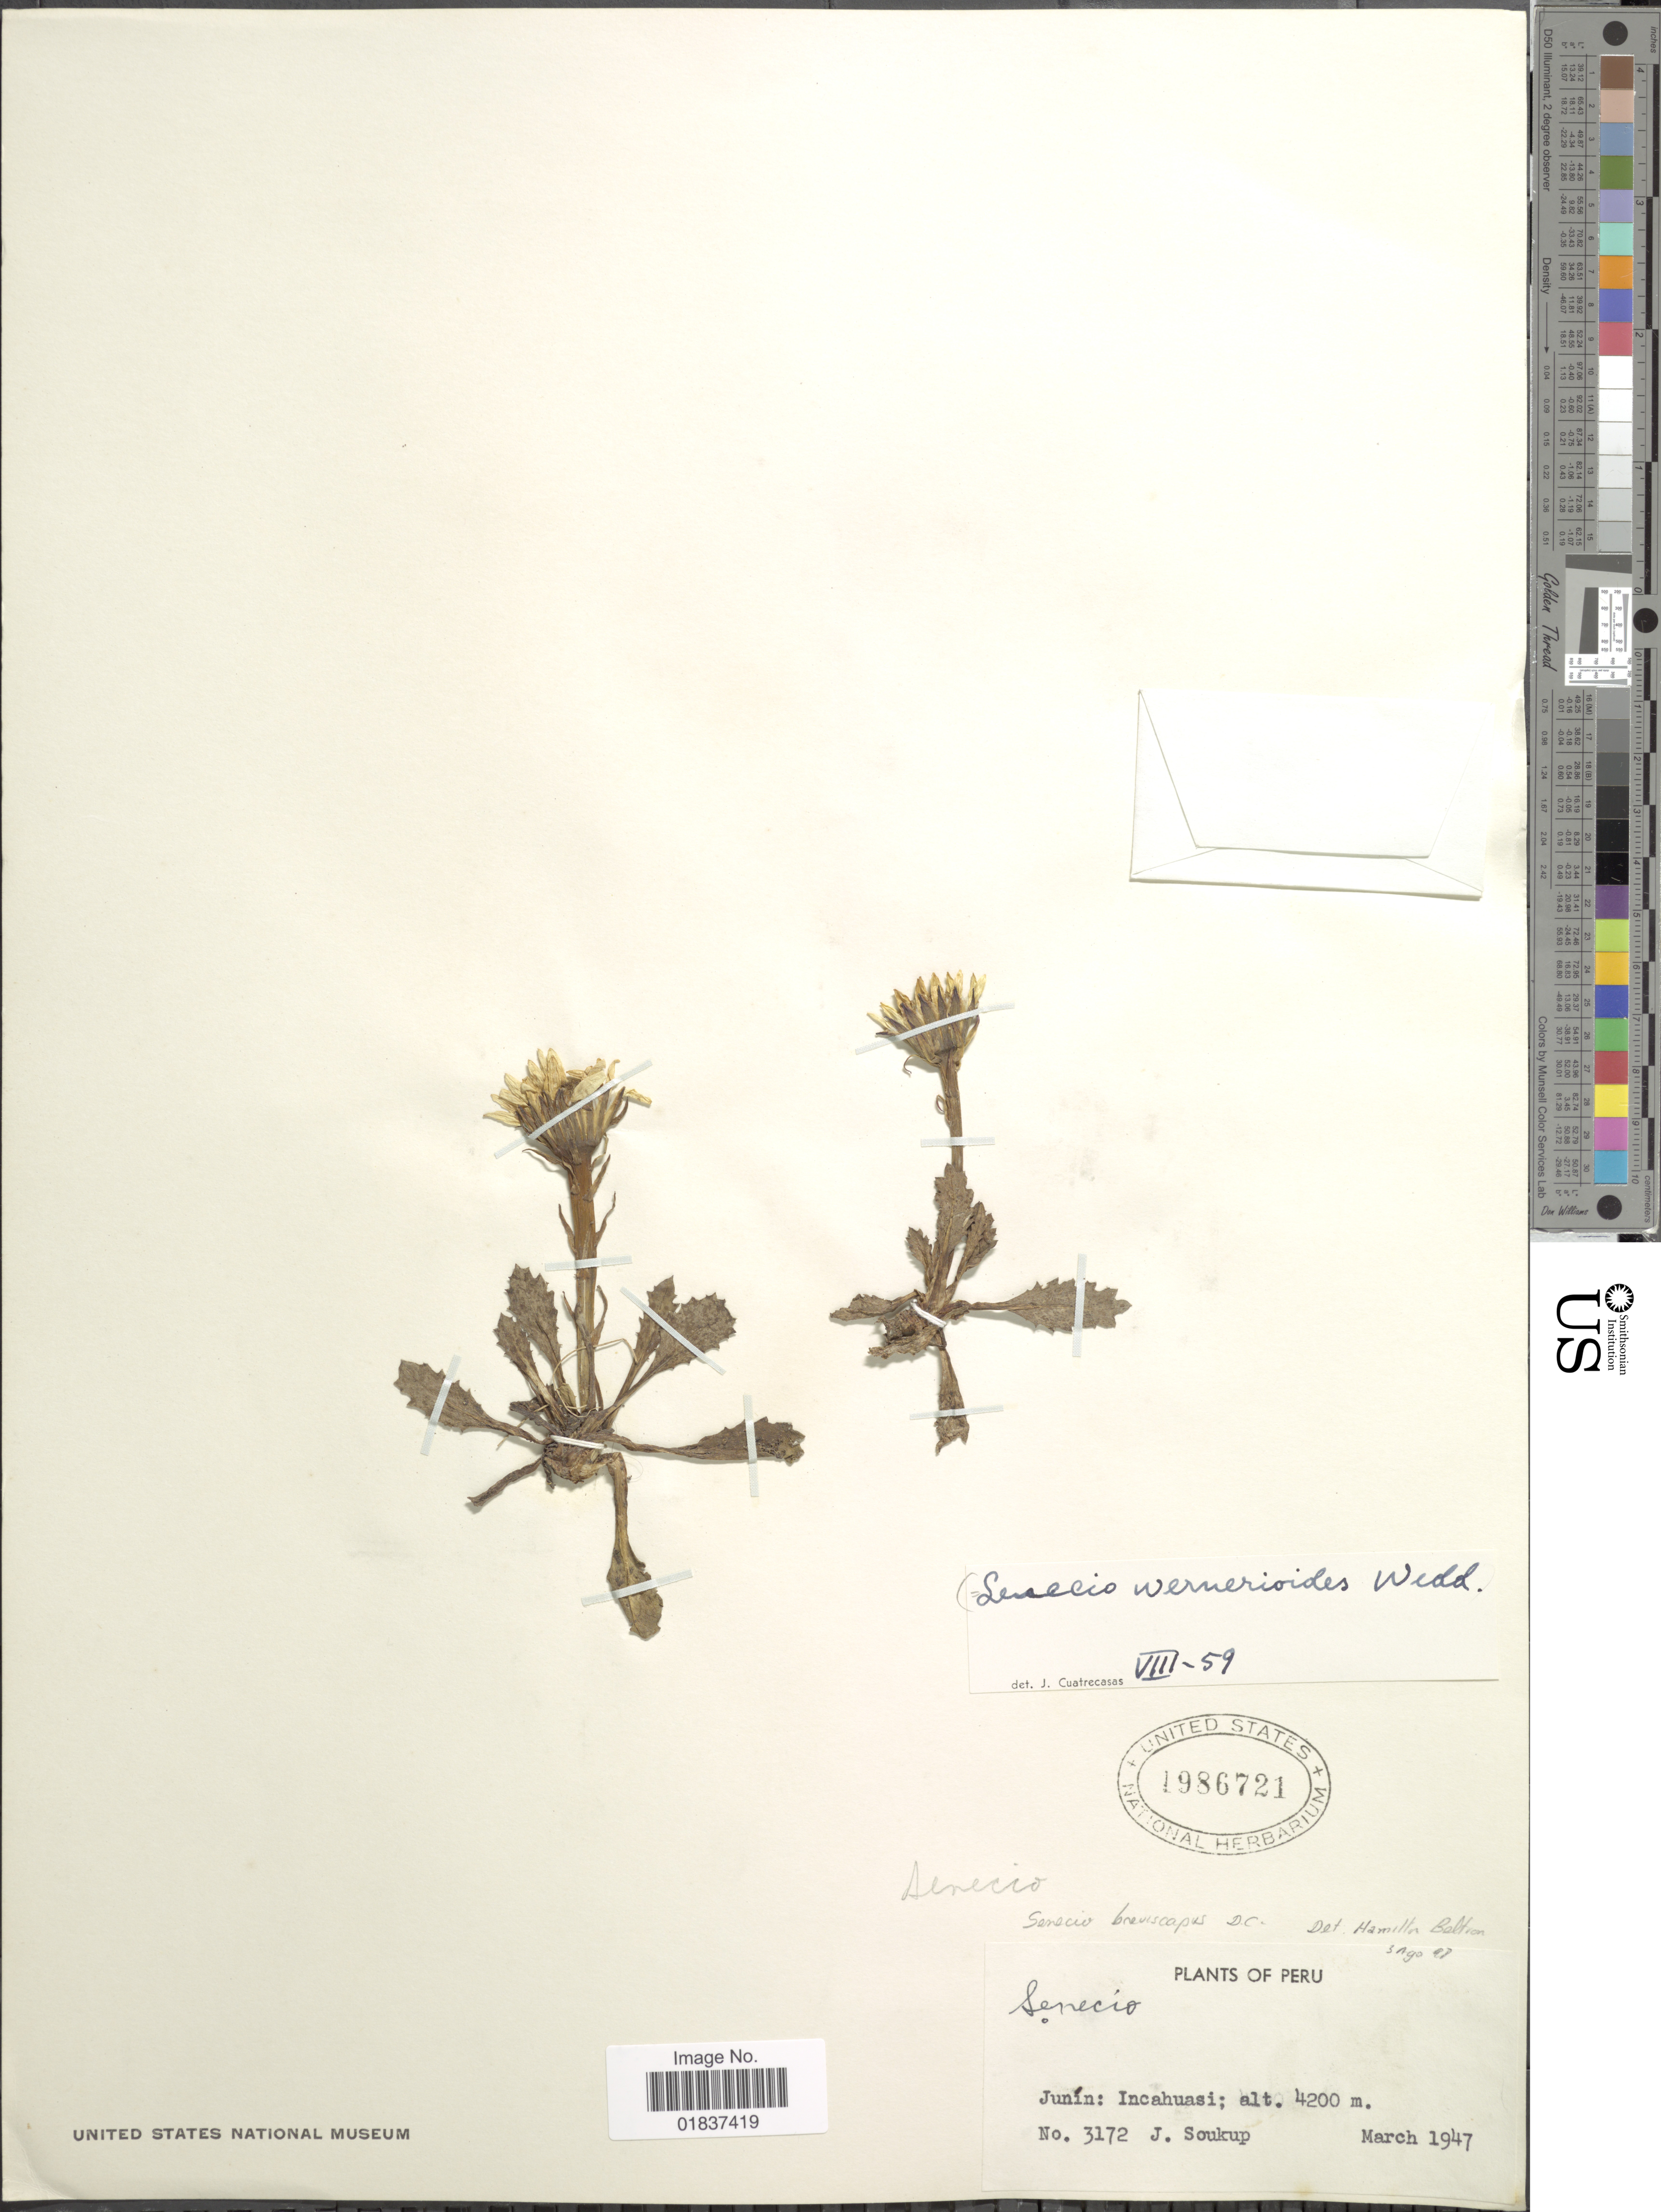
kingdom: Plantae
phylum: Tracheophyta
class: Magnoliopsida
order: Asterales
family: Asteraceae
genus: Senecio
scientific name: Senecio breviscapus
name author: DC.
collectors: J. Soukup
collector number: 3172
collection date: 1947-03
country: Peru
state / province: Junín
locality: Junin: Incahuasi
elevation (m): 4200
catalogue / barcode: US 1986721